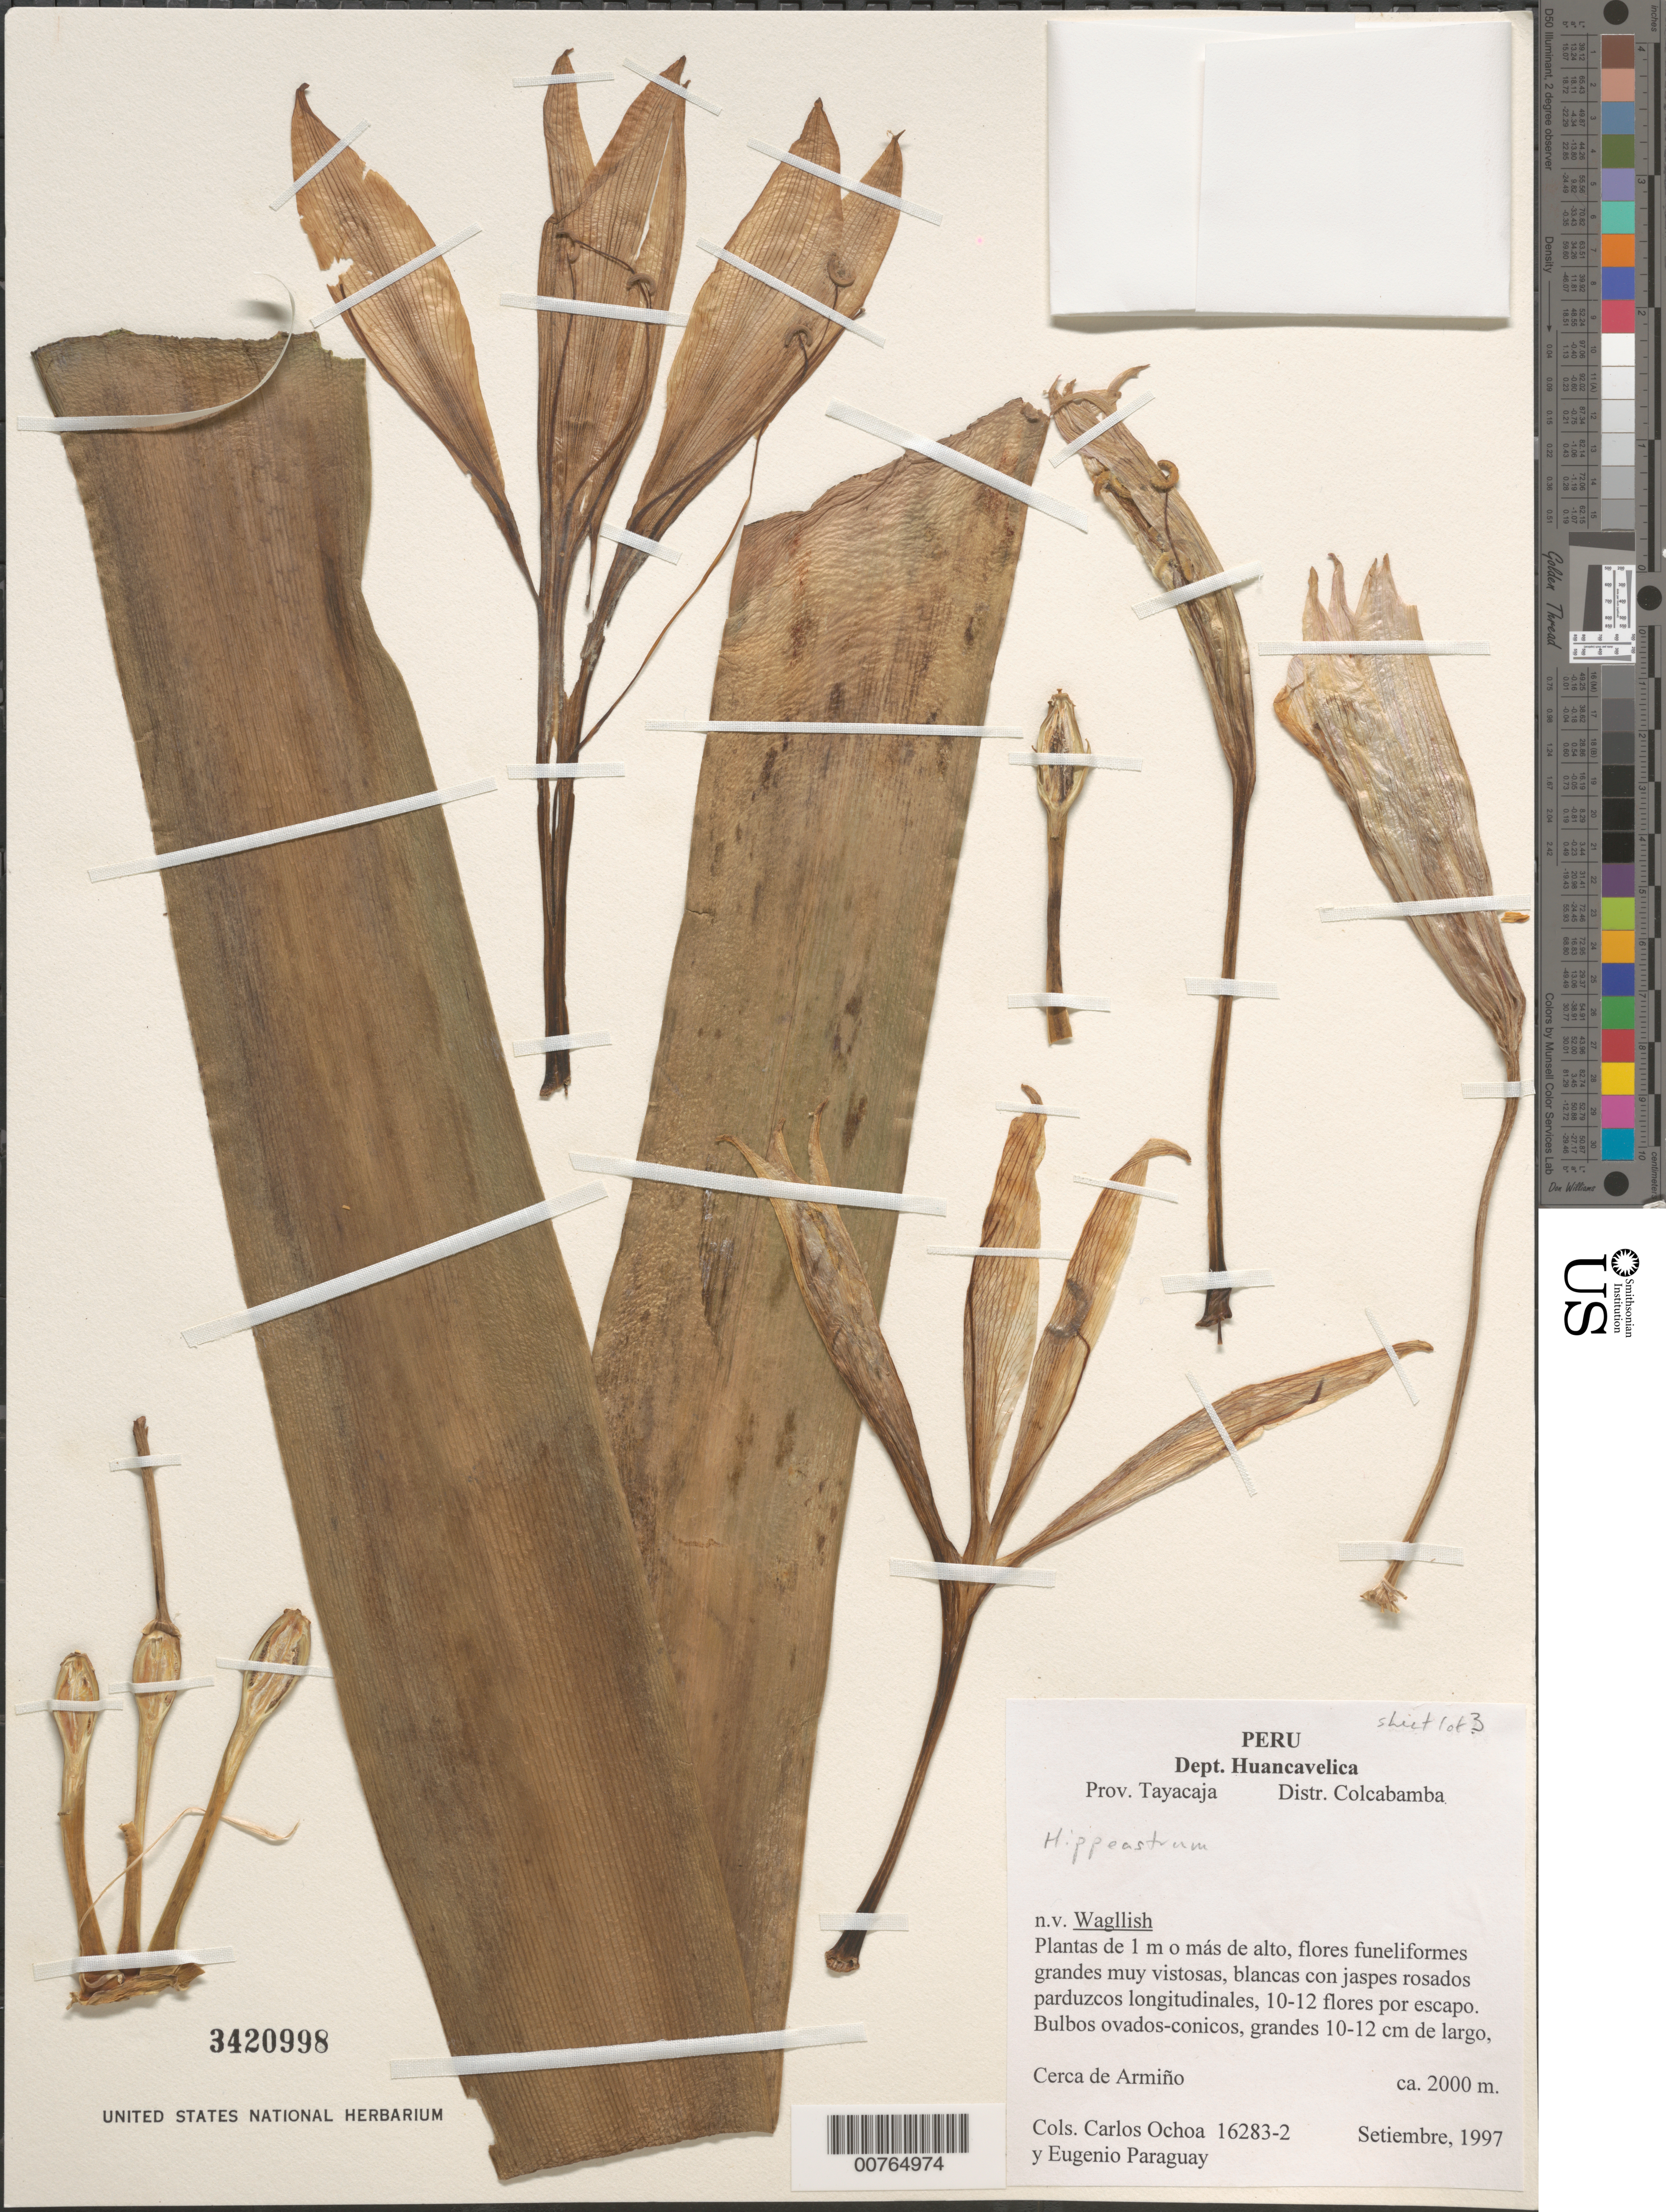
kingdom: Plantae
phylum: Tracheophyta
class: Liliopsida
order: Asparagales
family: Amaryllidaceae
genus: Hippeastrum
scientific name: Hippeastrum sp.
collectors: C. M. Ochoa & E. Paraguay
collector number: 16283-2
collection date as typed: Sep 1997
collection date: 1997-09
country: Peru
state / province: Huancavelica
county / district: Tayacaja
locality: Cerca de Armino. Colcabamba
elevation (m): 2000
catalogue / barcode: US 3420998